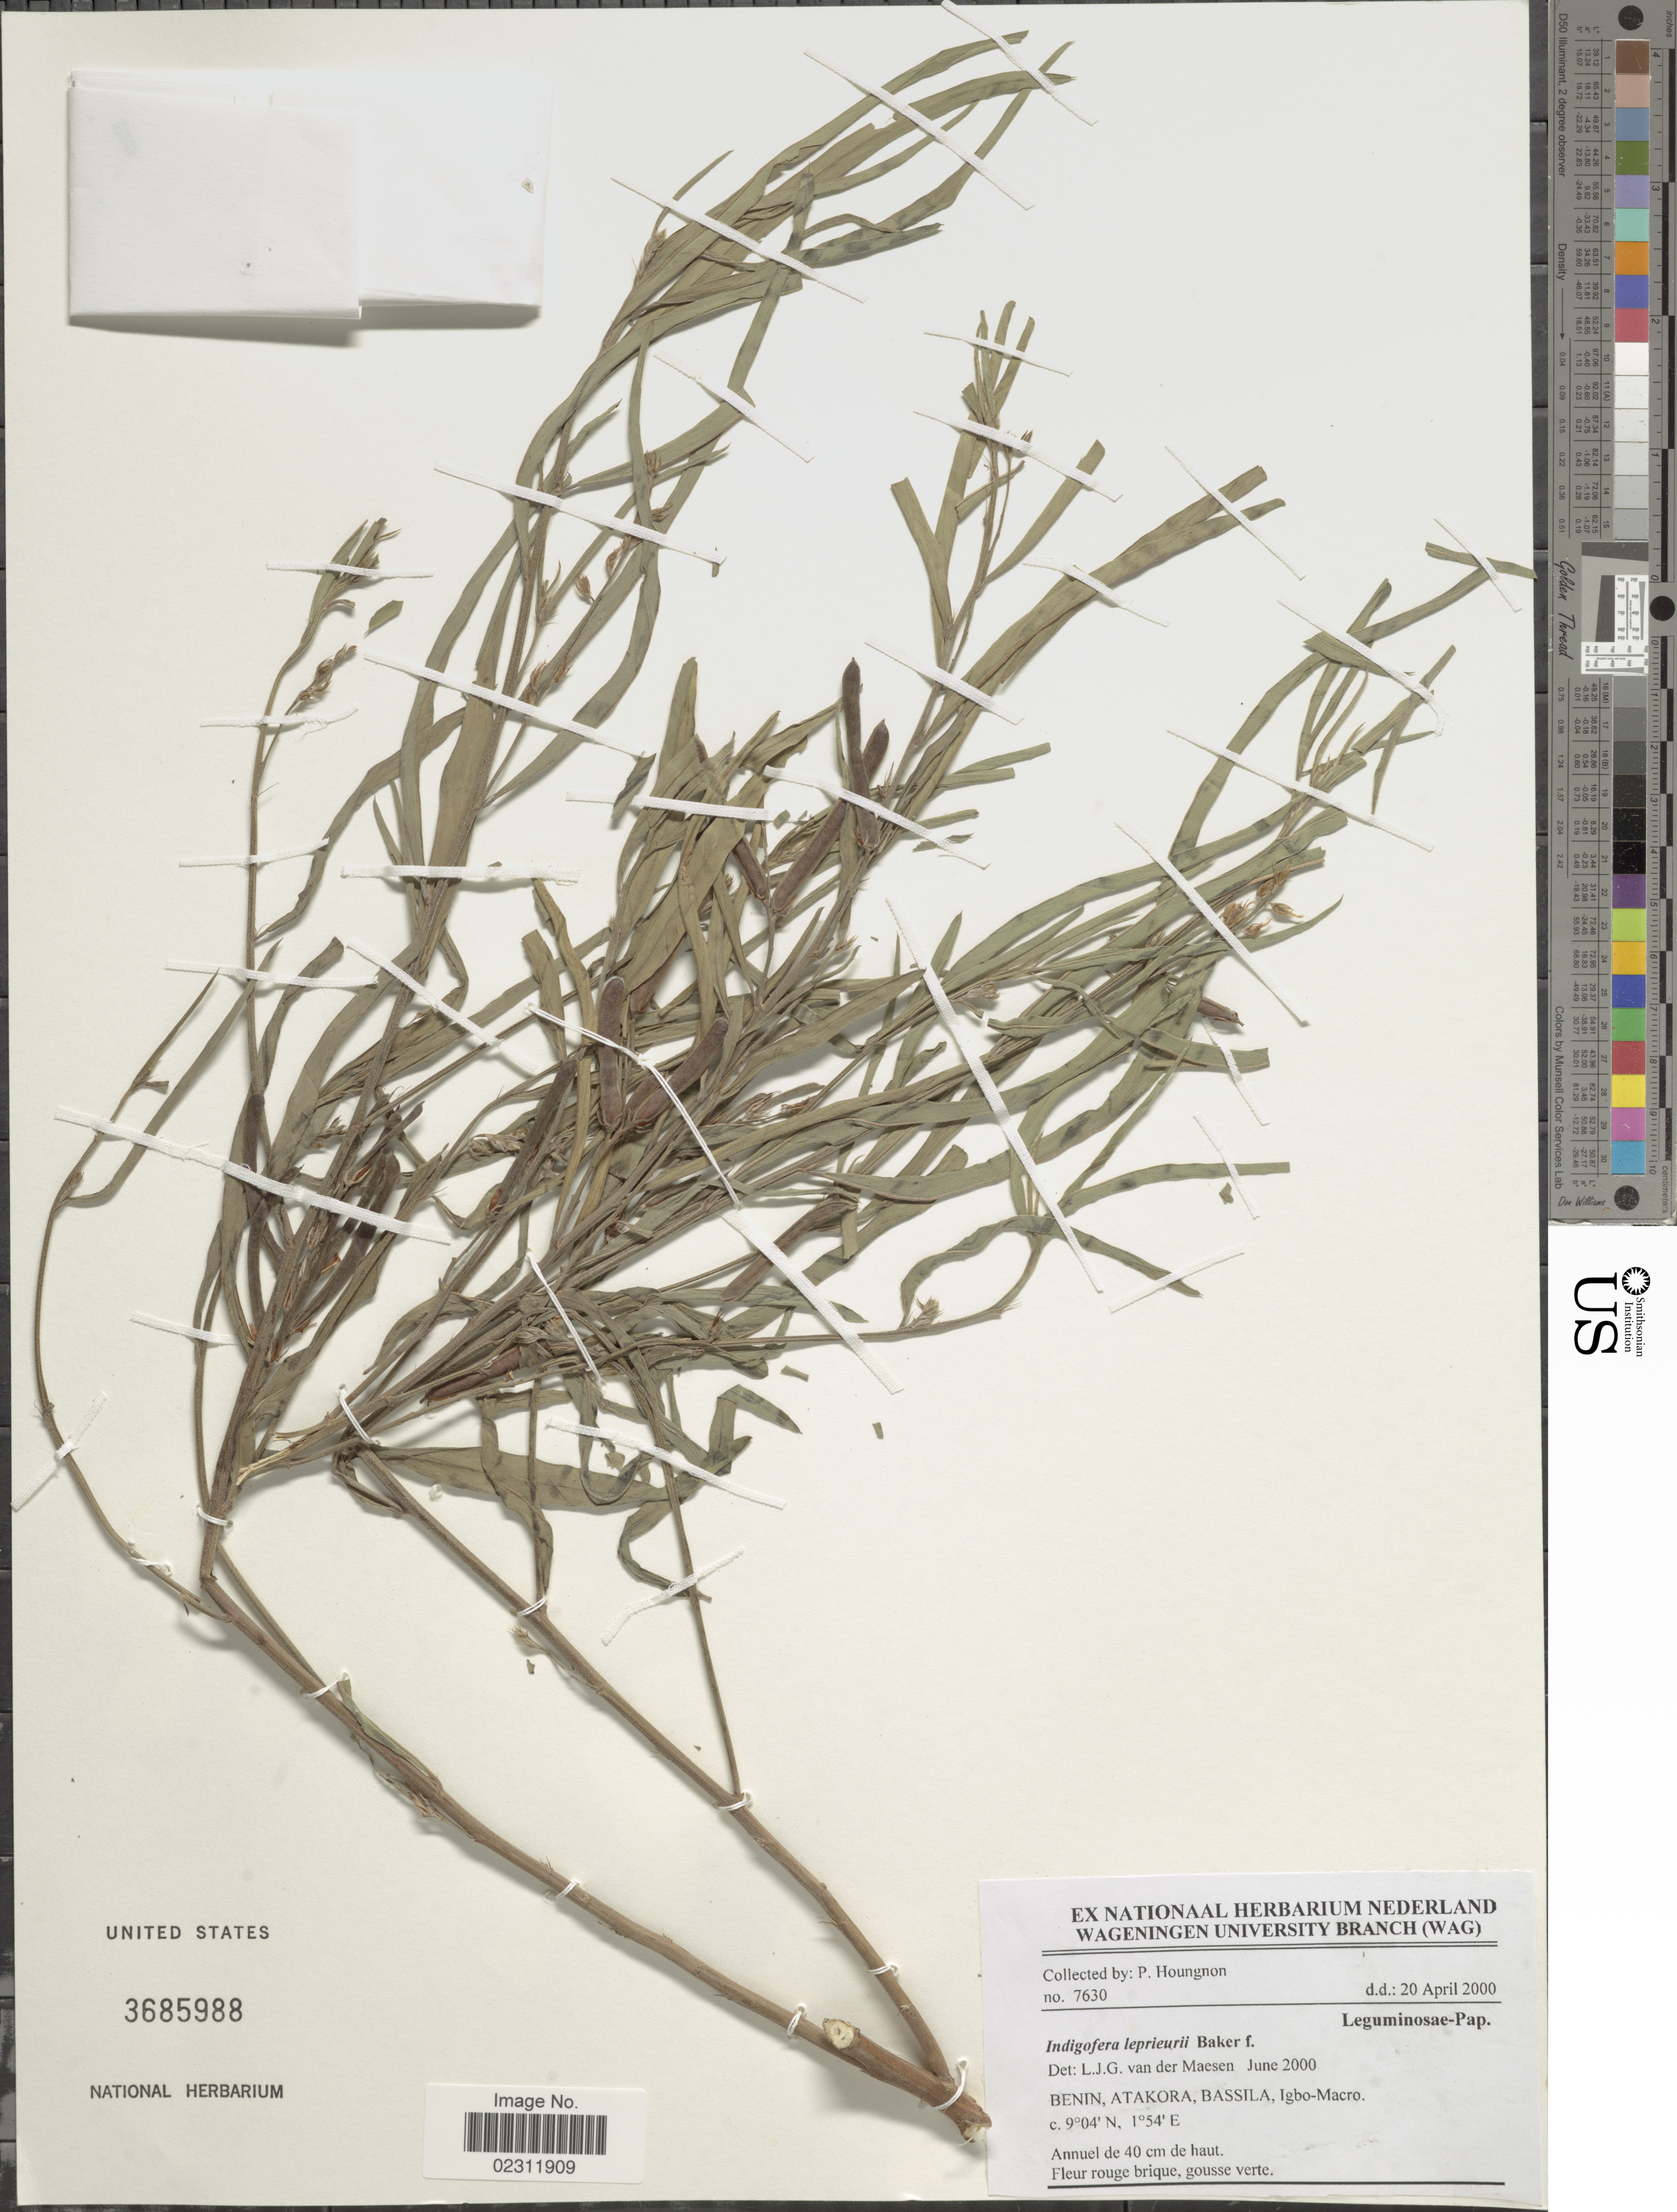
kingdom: Plantae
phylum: Tracheophyta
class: Magnoliopsida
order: Fabales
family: Fabaceae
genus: Indigofera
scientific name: Indigofera leprieurii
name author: Baker f.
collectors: P. Houngnon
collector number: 7630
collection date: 2000-04-20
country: Benin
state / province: Atakora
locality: Bassila, Igbo-Macro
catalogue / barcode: US 3685988